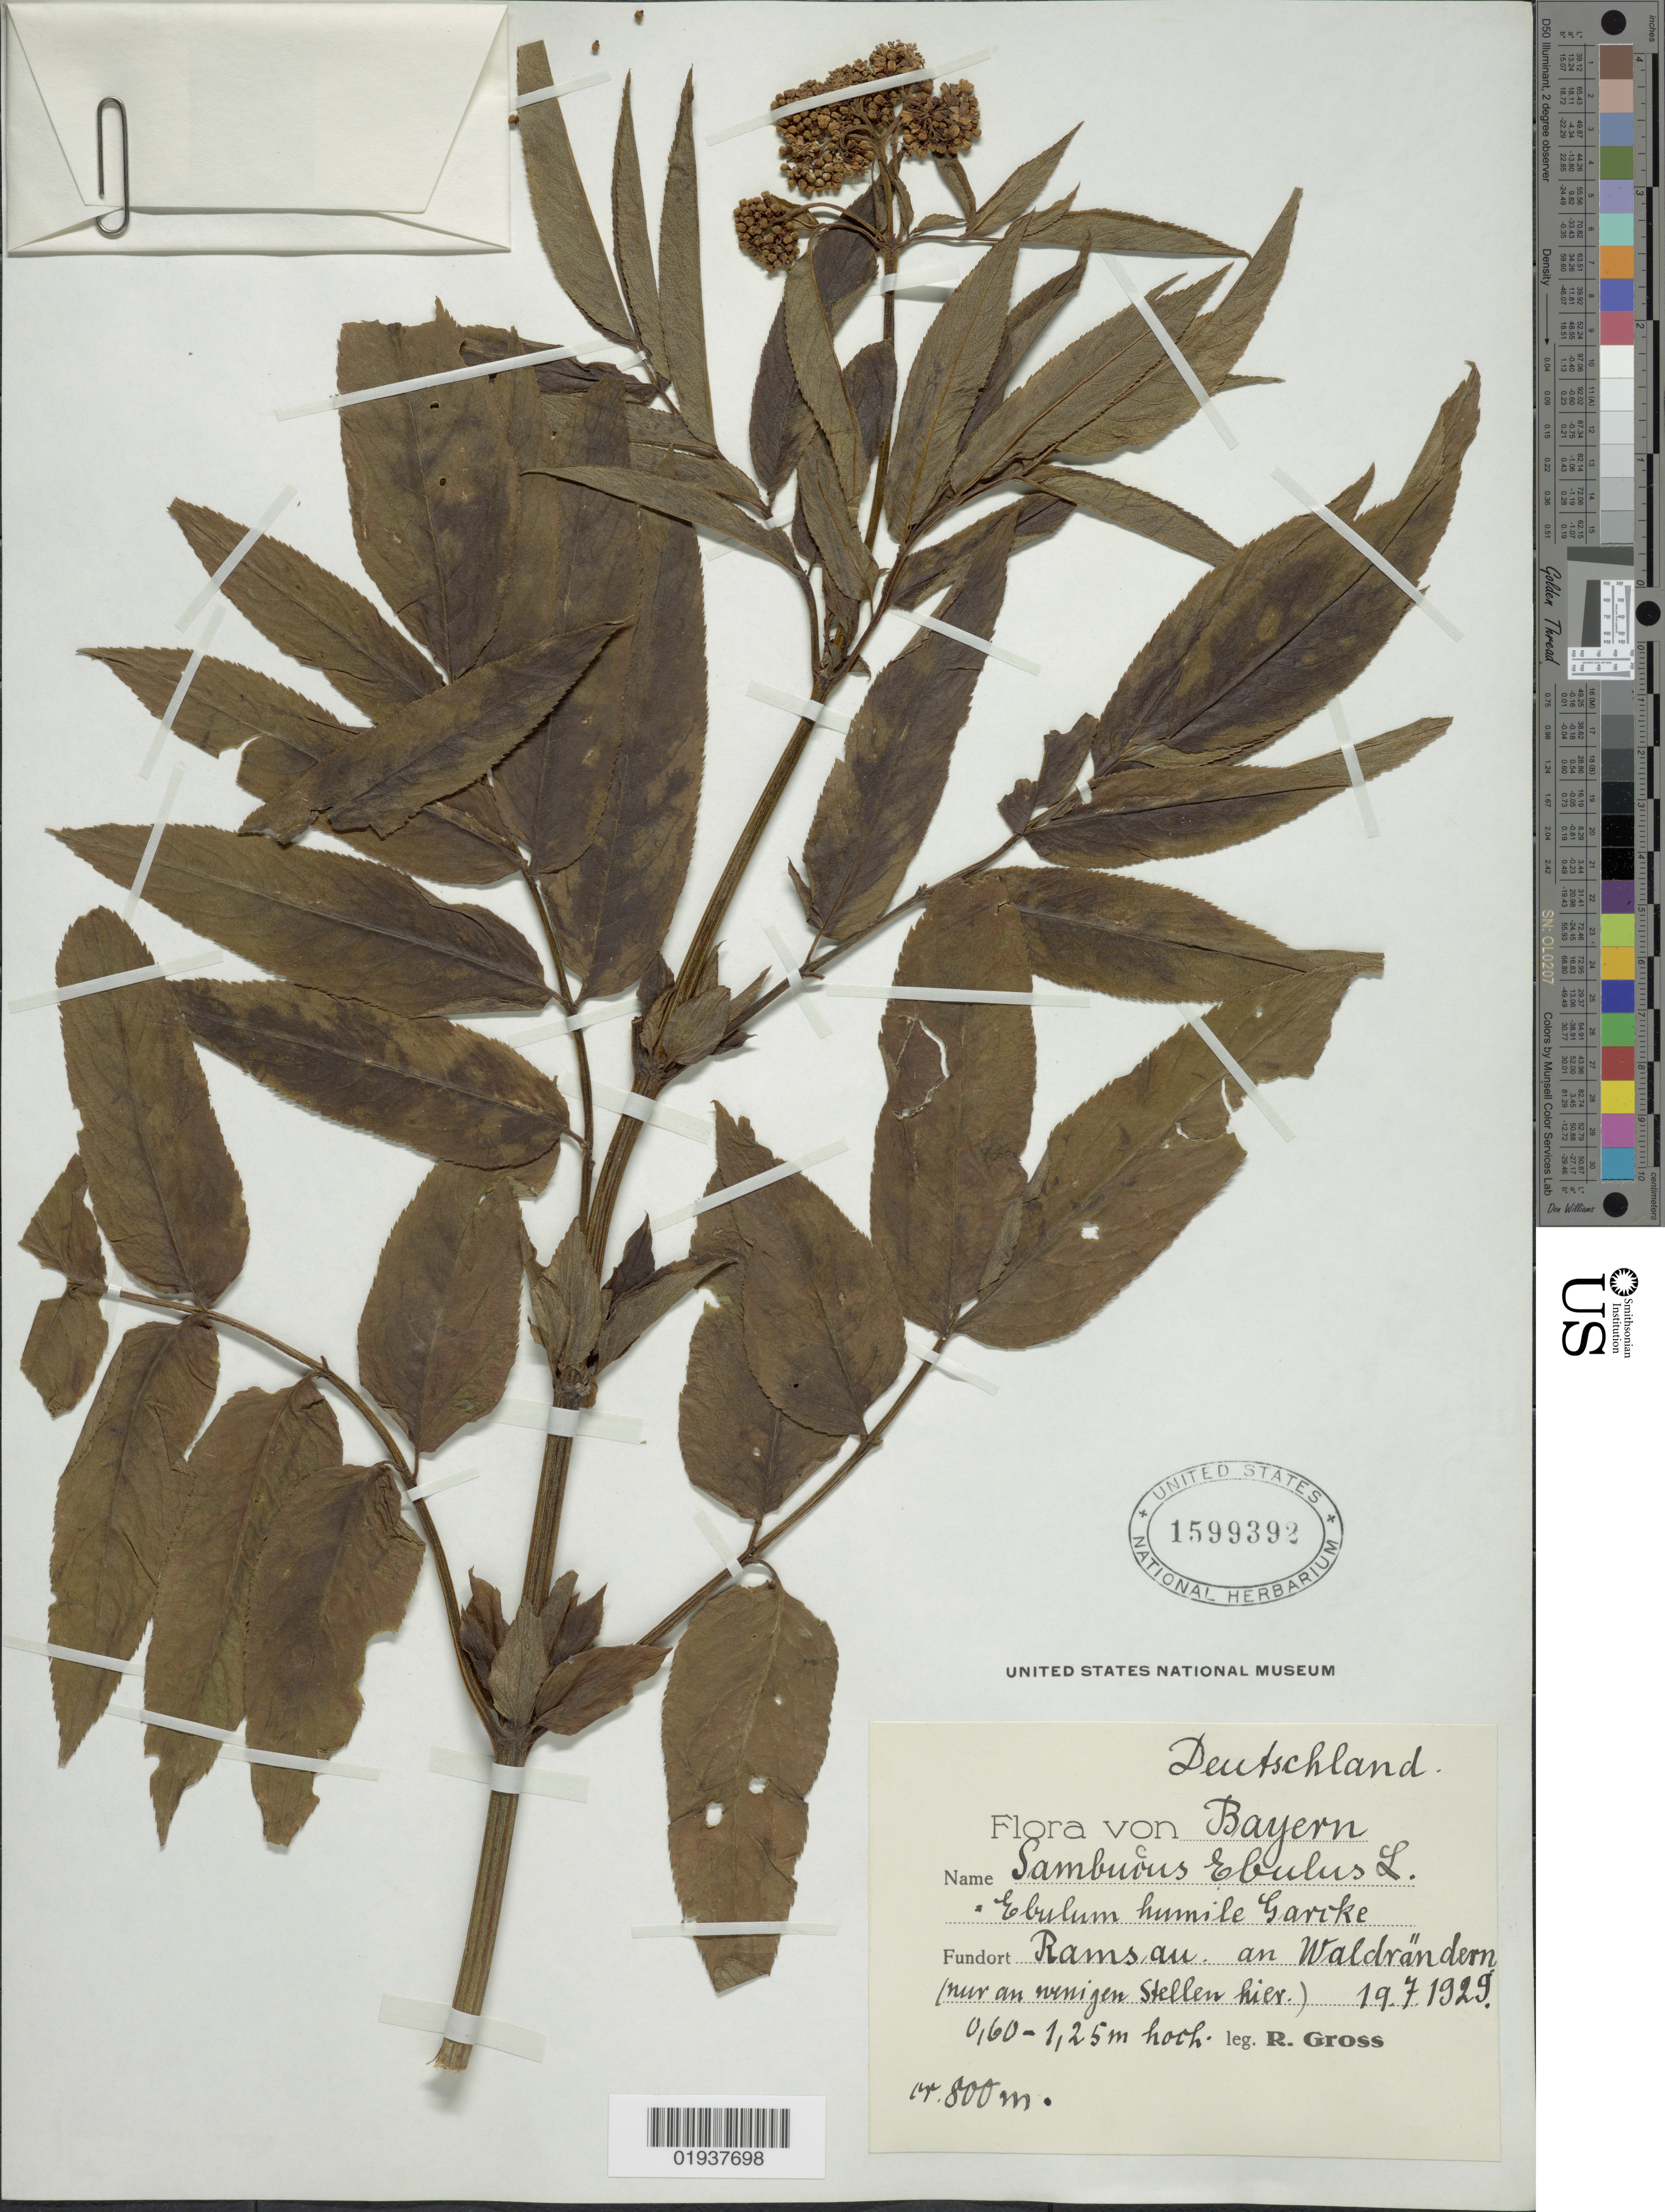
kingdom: Plantae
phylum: Tracheophyta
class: Magnoliopsida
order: Dipsacales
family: Viburnaceae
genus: Sambucus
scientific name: Sambucus ebulus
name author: L.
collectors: R. Gross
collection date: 1929-07-19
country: Germany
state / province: Bayern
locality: Ramsau an Waldrändern.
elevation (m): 800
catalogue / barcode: US 1599392